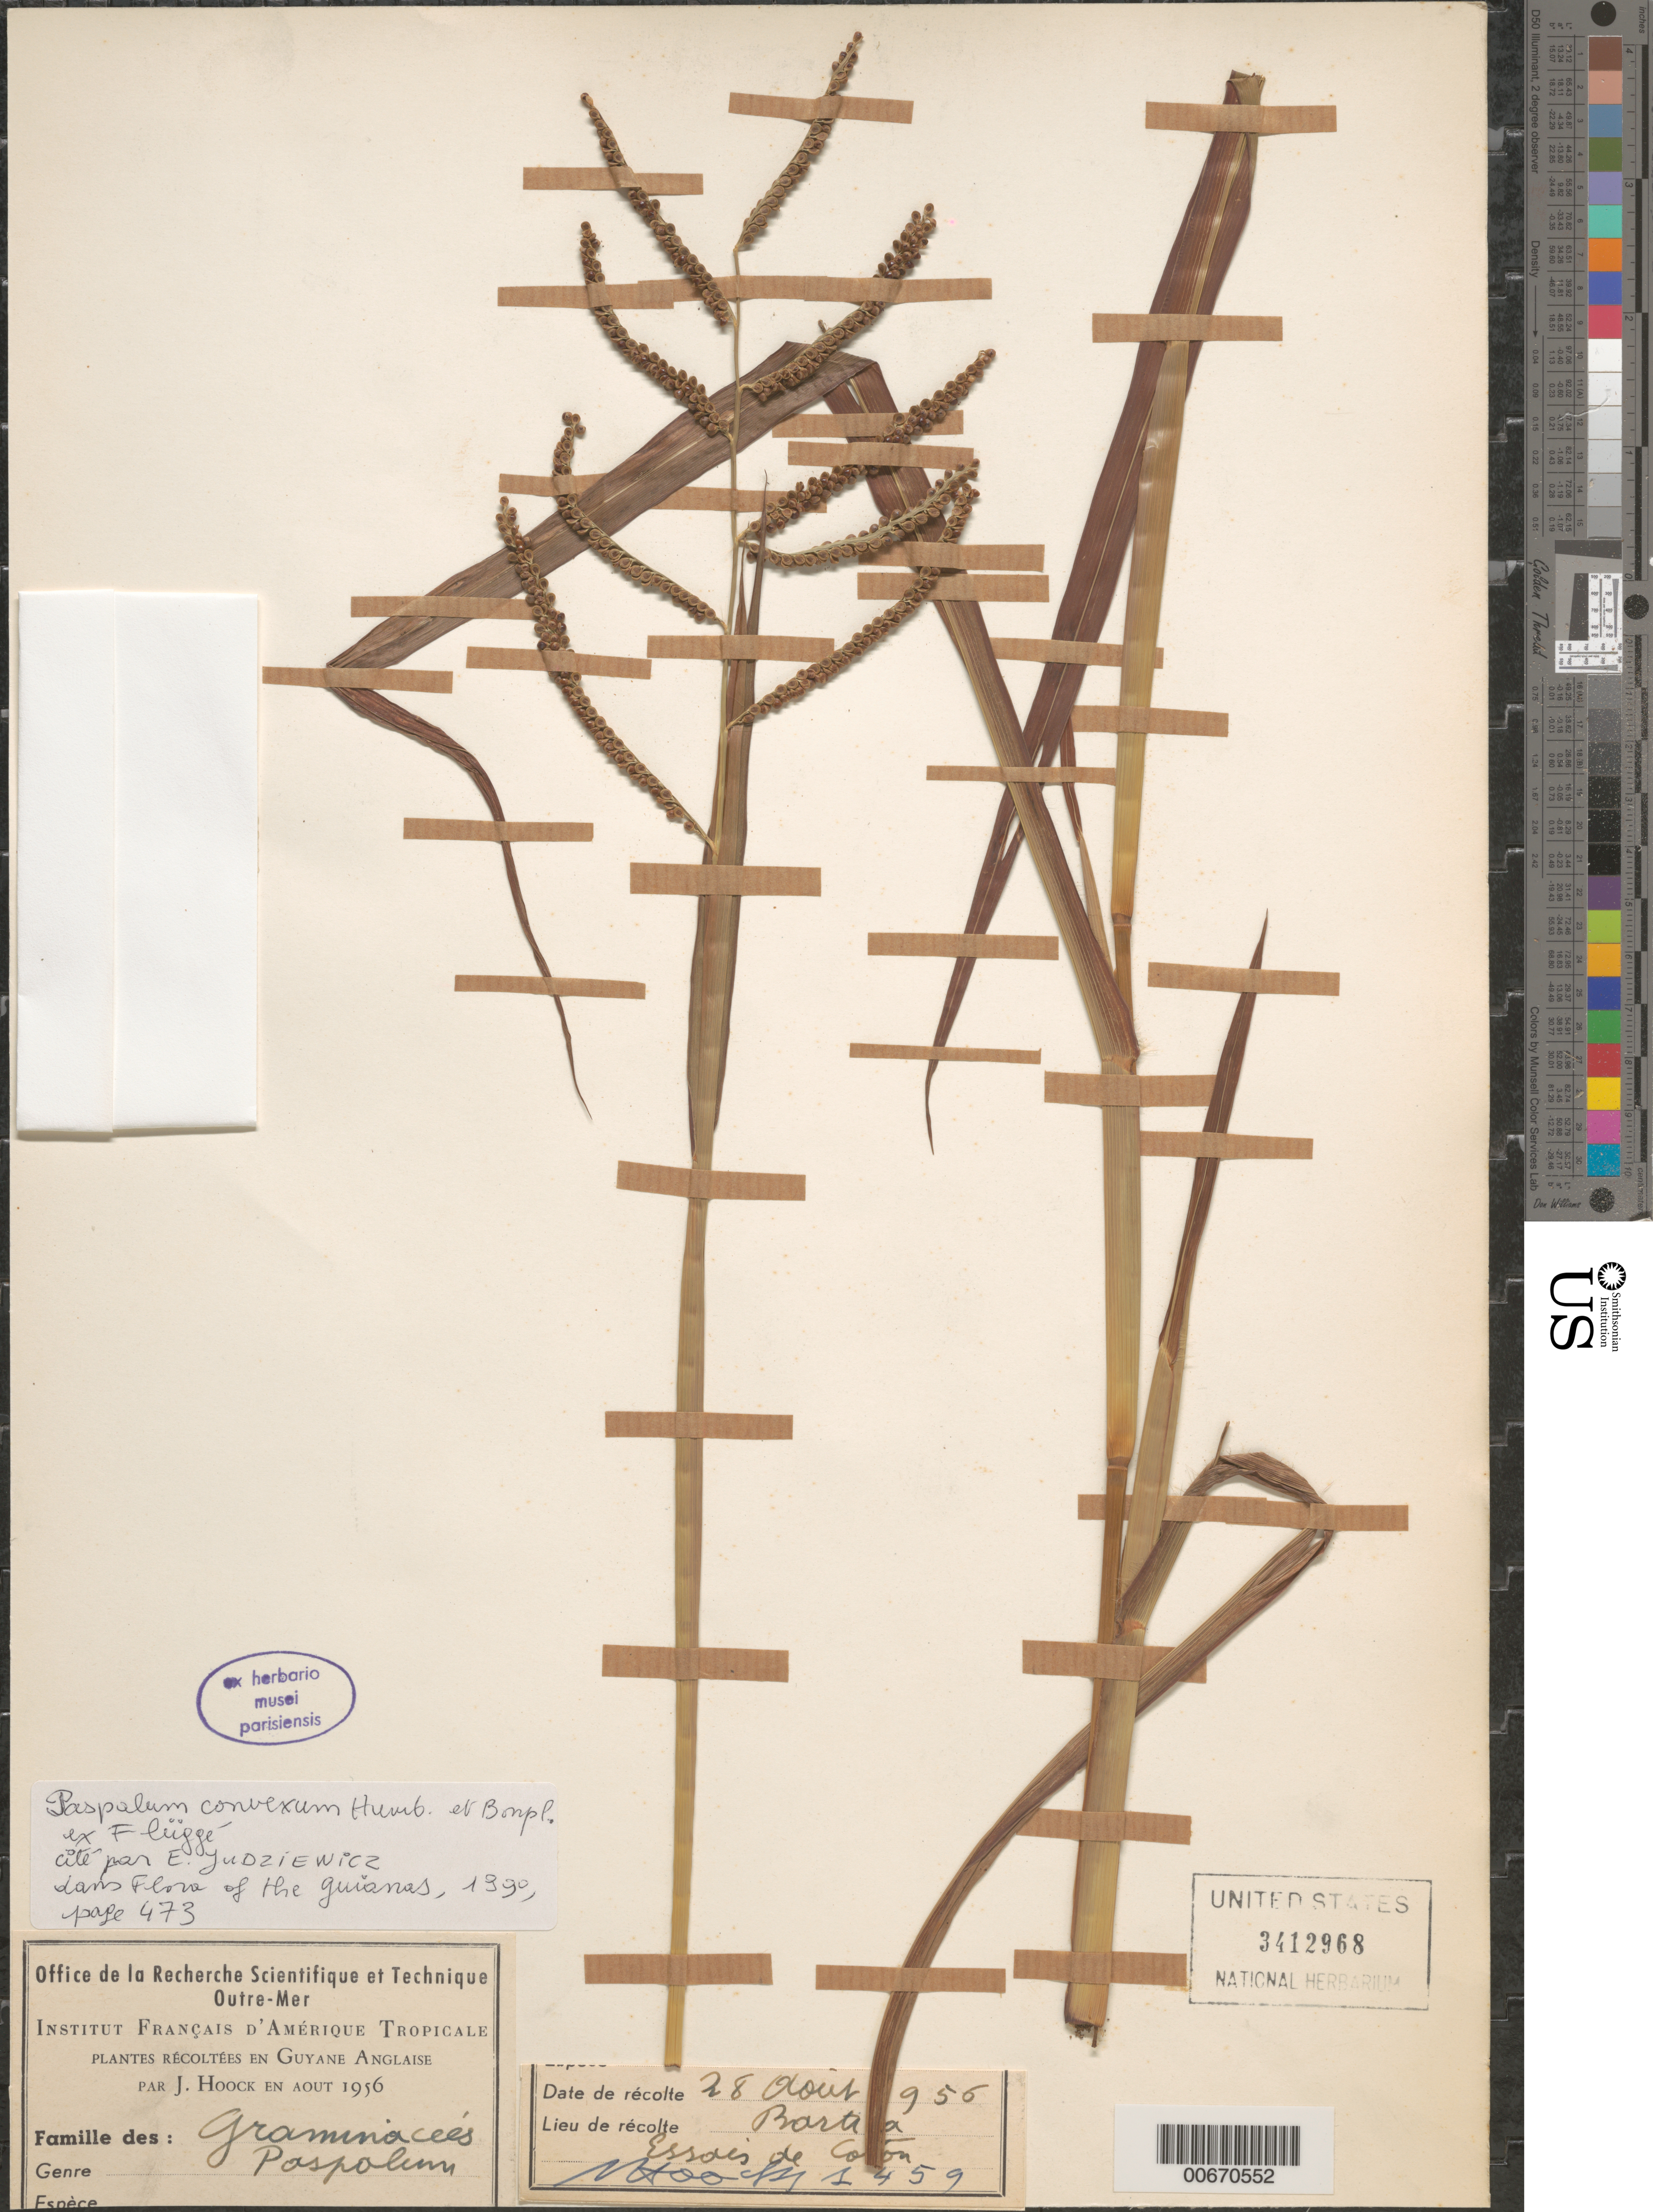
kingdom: Plantae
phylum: Tracheophyta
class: Liliopsida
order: Poales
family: Poaceae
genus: Paspalum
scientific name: Paspalum convexum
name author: Humb. & Bonpl. ex Flüggé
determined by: Judziewicz, E. J.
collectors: J. Hoock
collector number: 1459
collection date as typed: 28-Aug-56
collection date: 1956-08-28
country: Guyana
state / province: Cuyuni-Mazaruni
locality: Bartica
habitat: Essais de Coton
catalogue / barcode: US 3412968